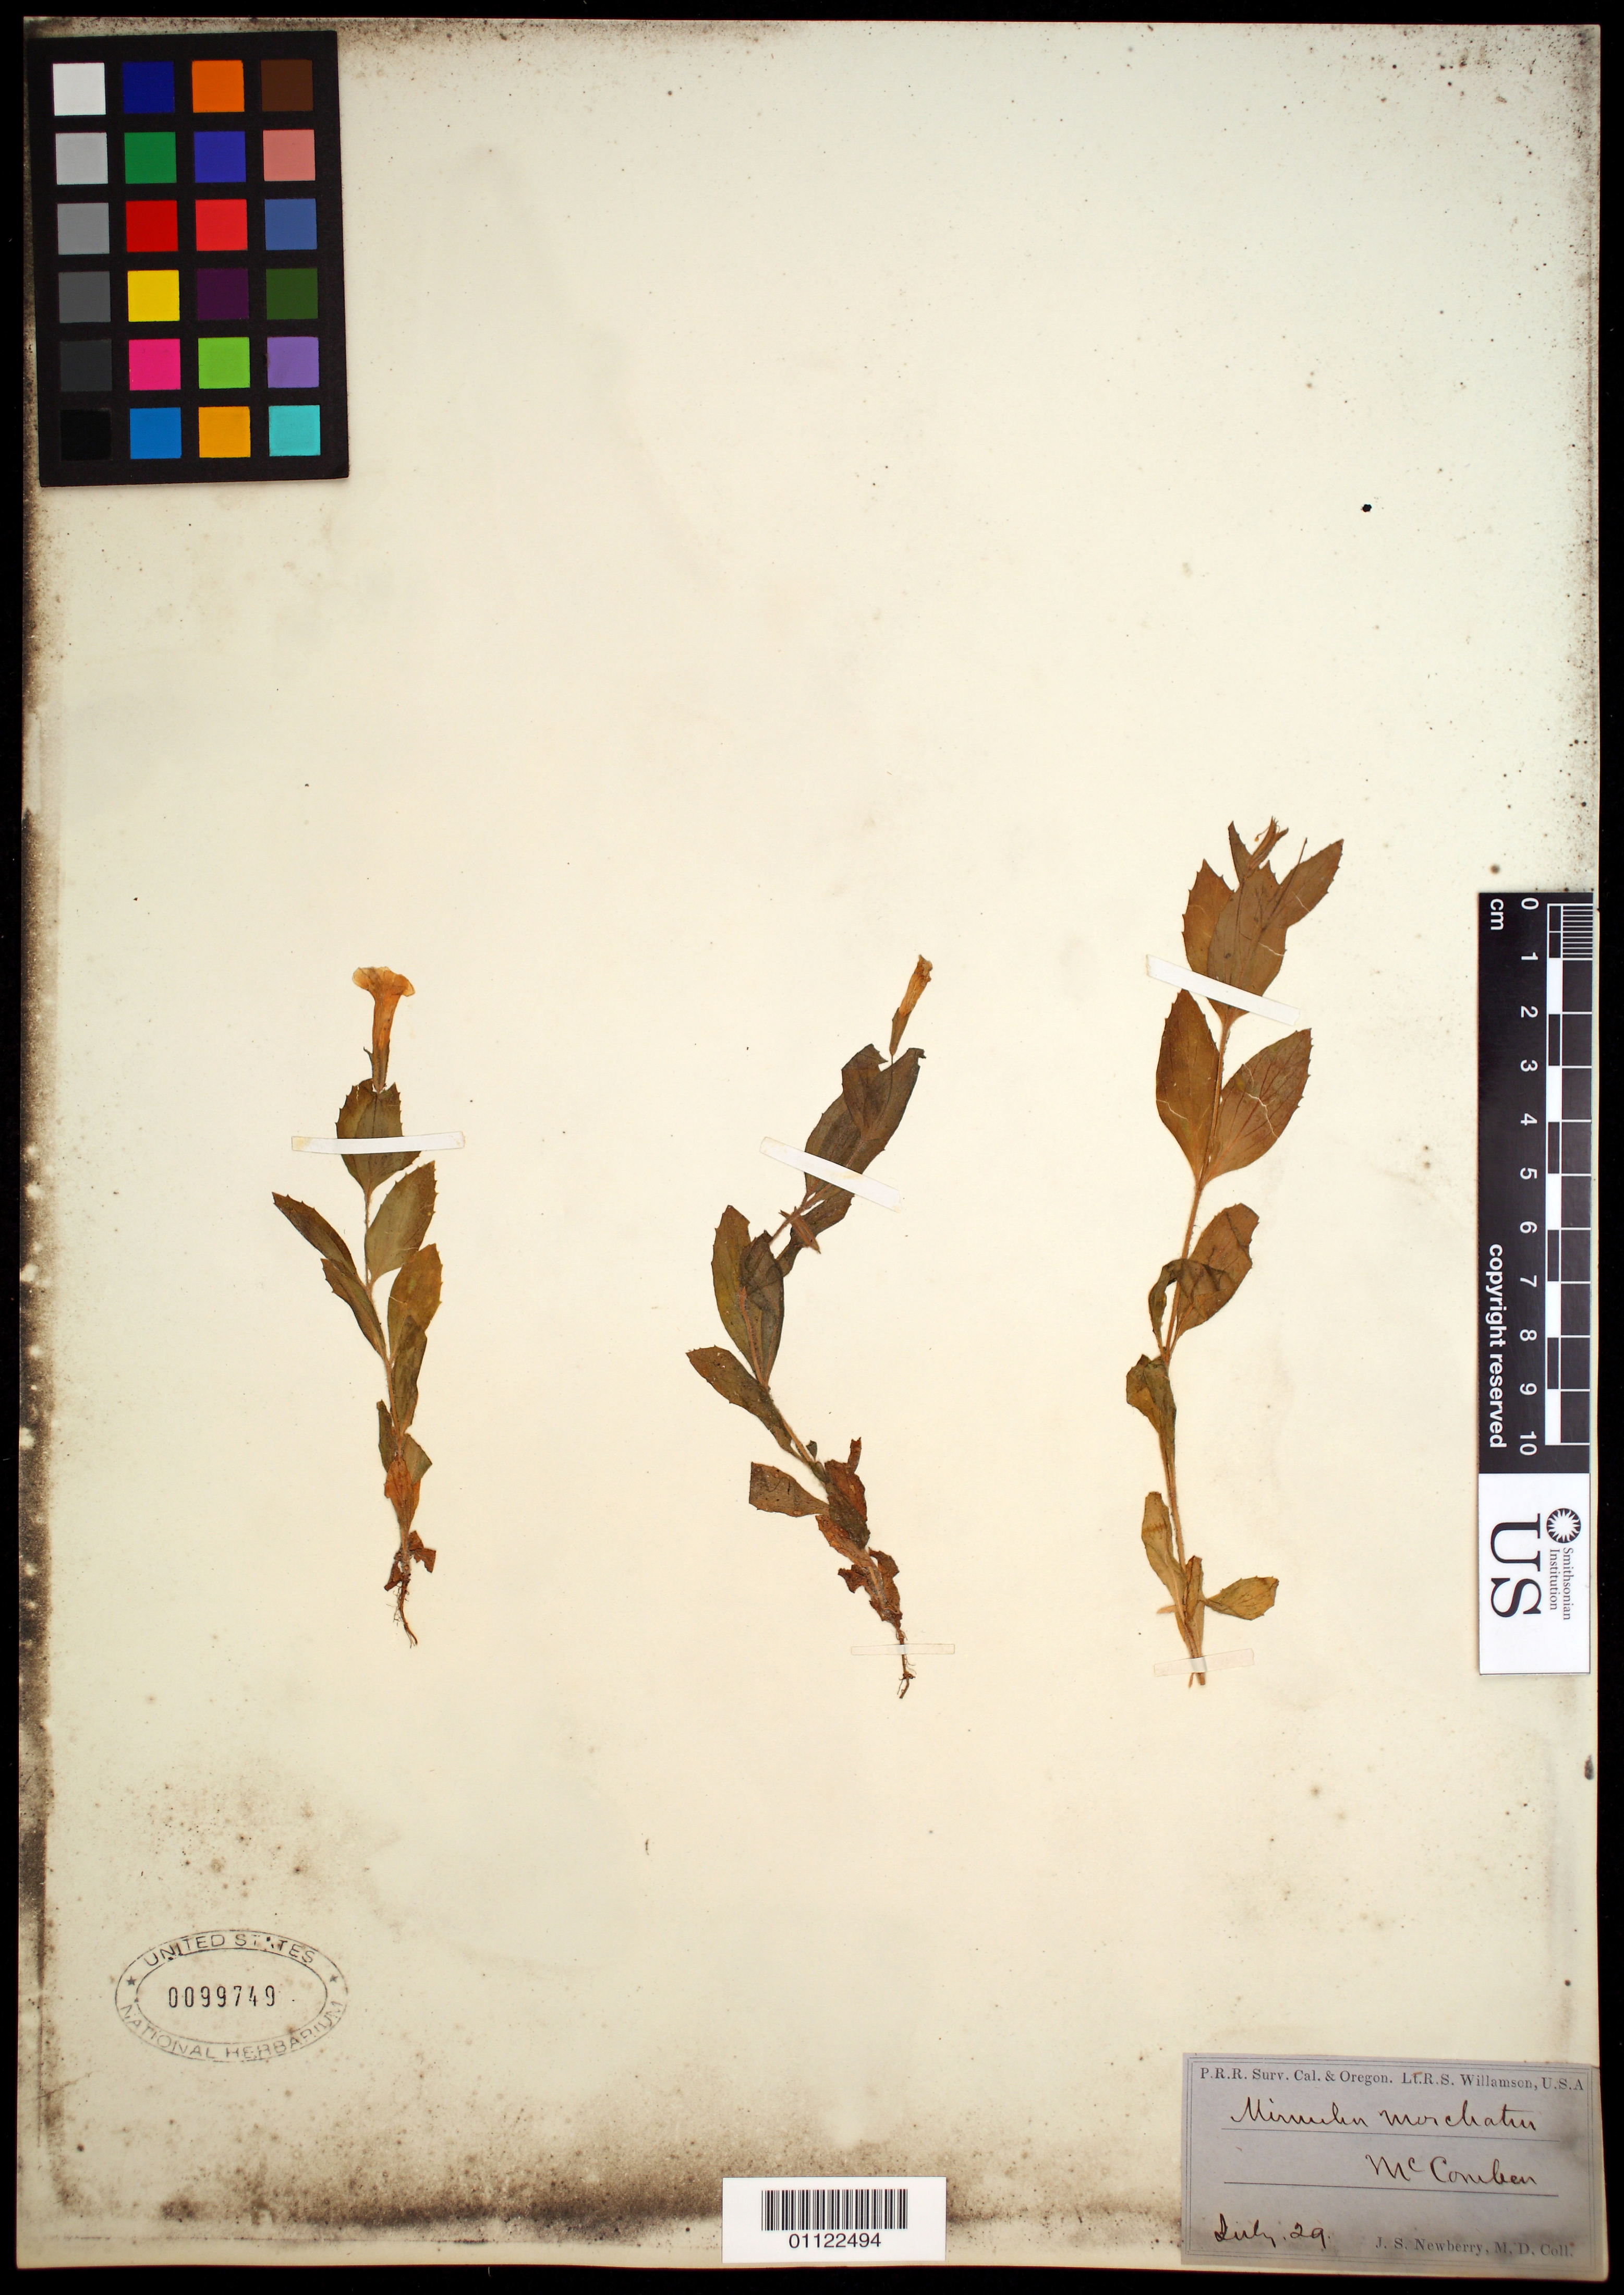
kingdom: Plantae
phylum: Tracheophyta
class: Magnoliopsida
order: Lamiales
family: Phrymaceae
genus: Mimulus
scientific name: Mimulus moschatus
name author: Douglas ex Lindl.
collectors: J. S. Newberry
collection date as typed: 29 Jul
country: United States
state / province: California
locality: McComber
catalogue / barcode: US 99749